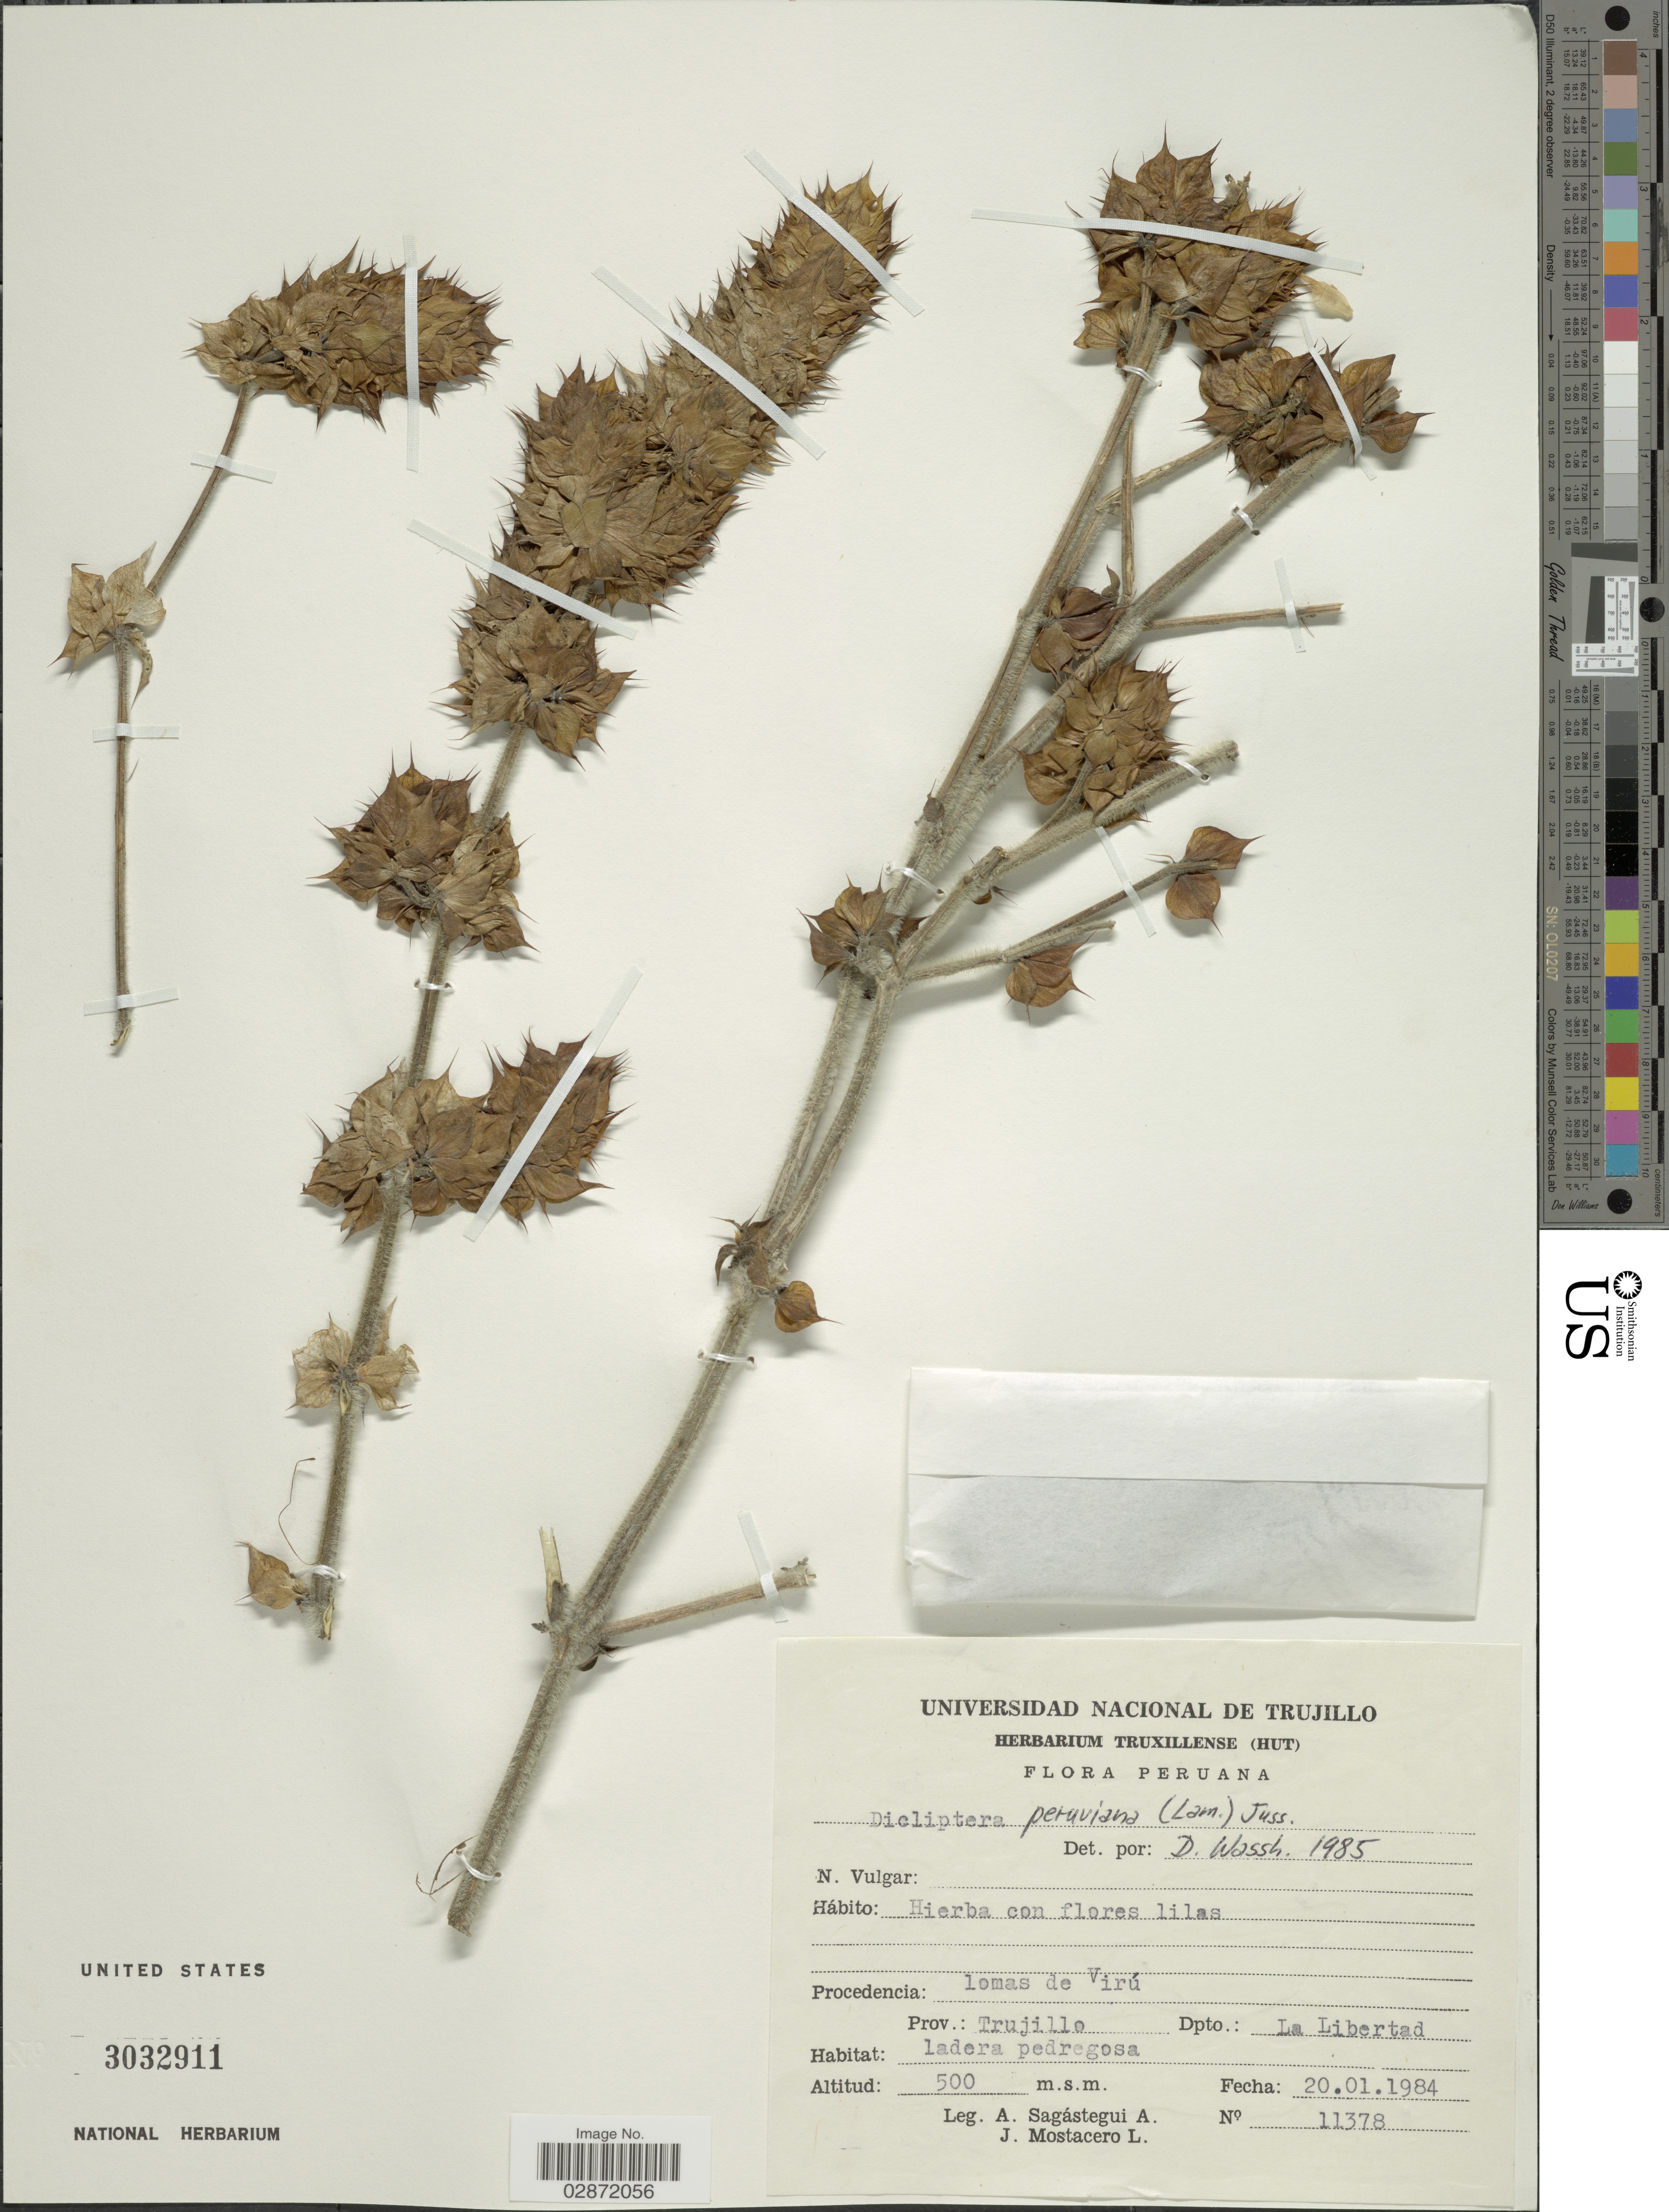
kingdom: Plantae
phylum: Tracheophyta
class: Magnoliopsida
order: Lamiales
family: Acanthaceae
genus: Dicliptera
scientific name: Dicliptera peruviana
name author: (Ruiz & Pav.) Juss.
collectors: A. Sagástegui A. & J. Mostacero L.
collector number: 11378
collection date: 1984-01-20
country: Peru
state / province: La Libertad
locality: Lomas de Virú. Prov.: Trujillo. Dpto.: La Libertad.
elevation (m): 500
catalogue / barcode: US 3032911